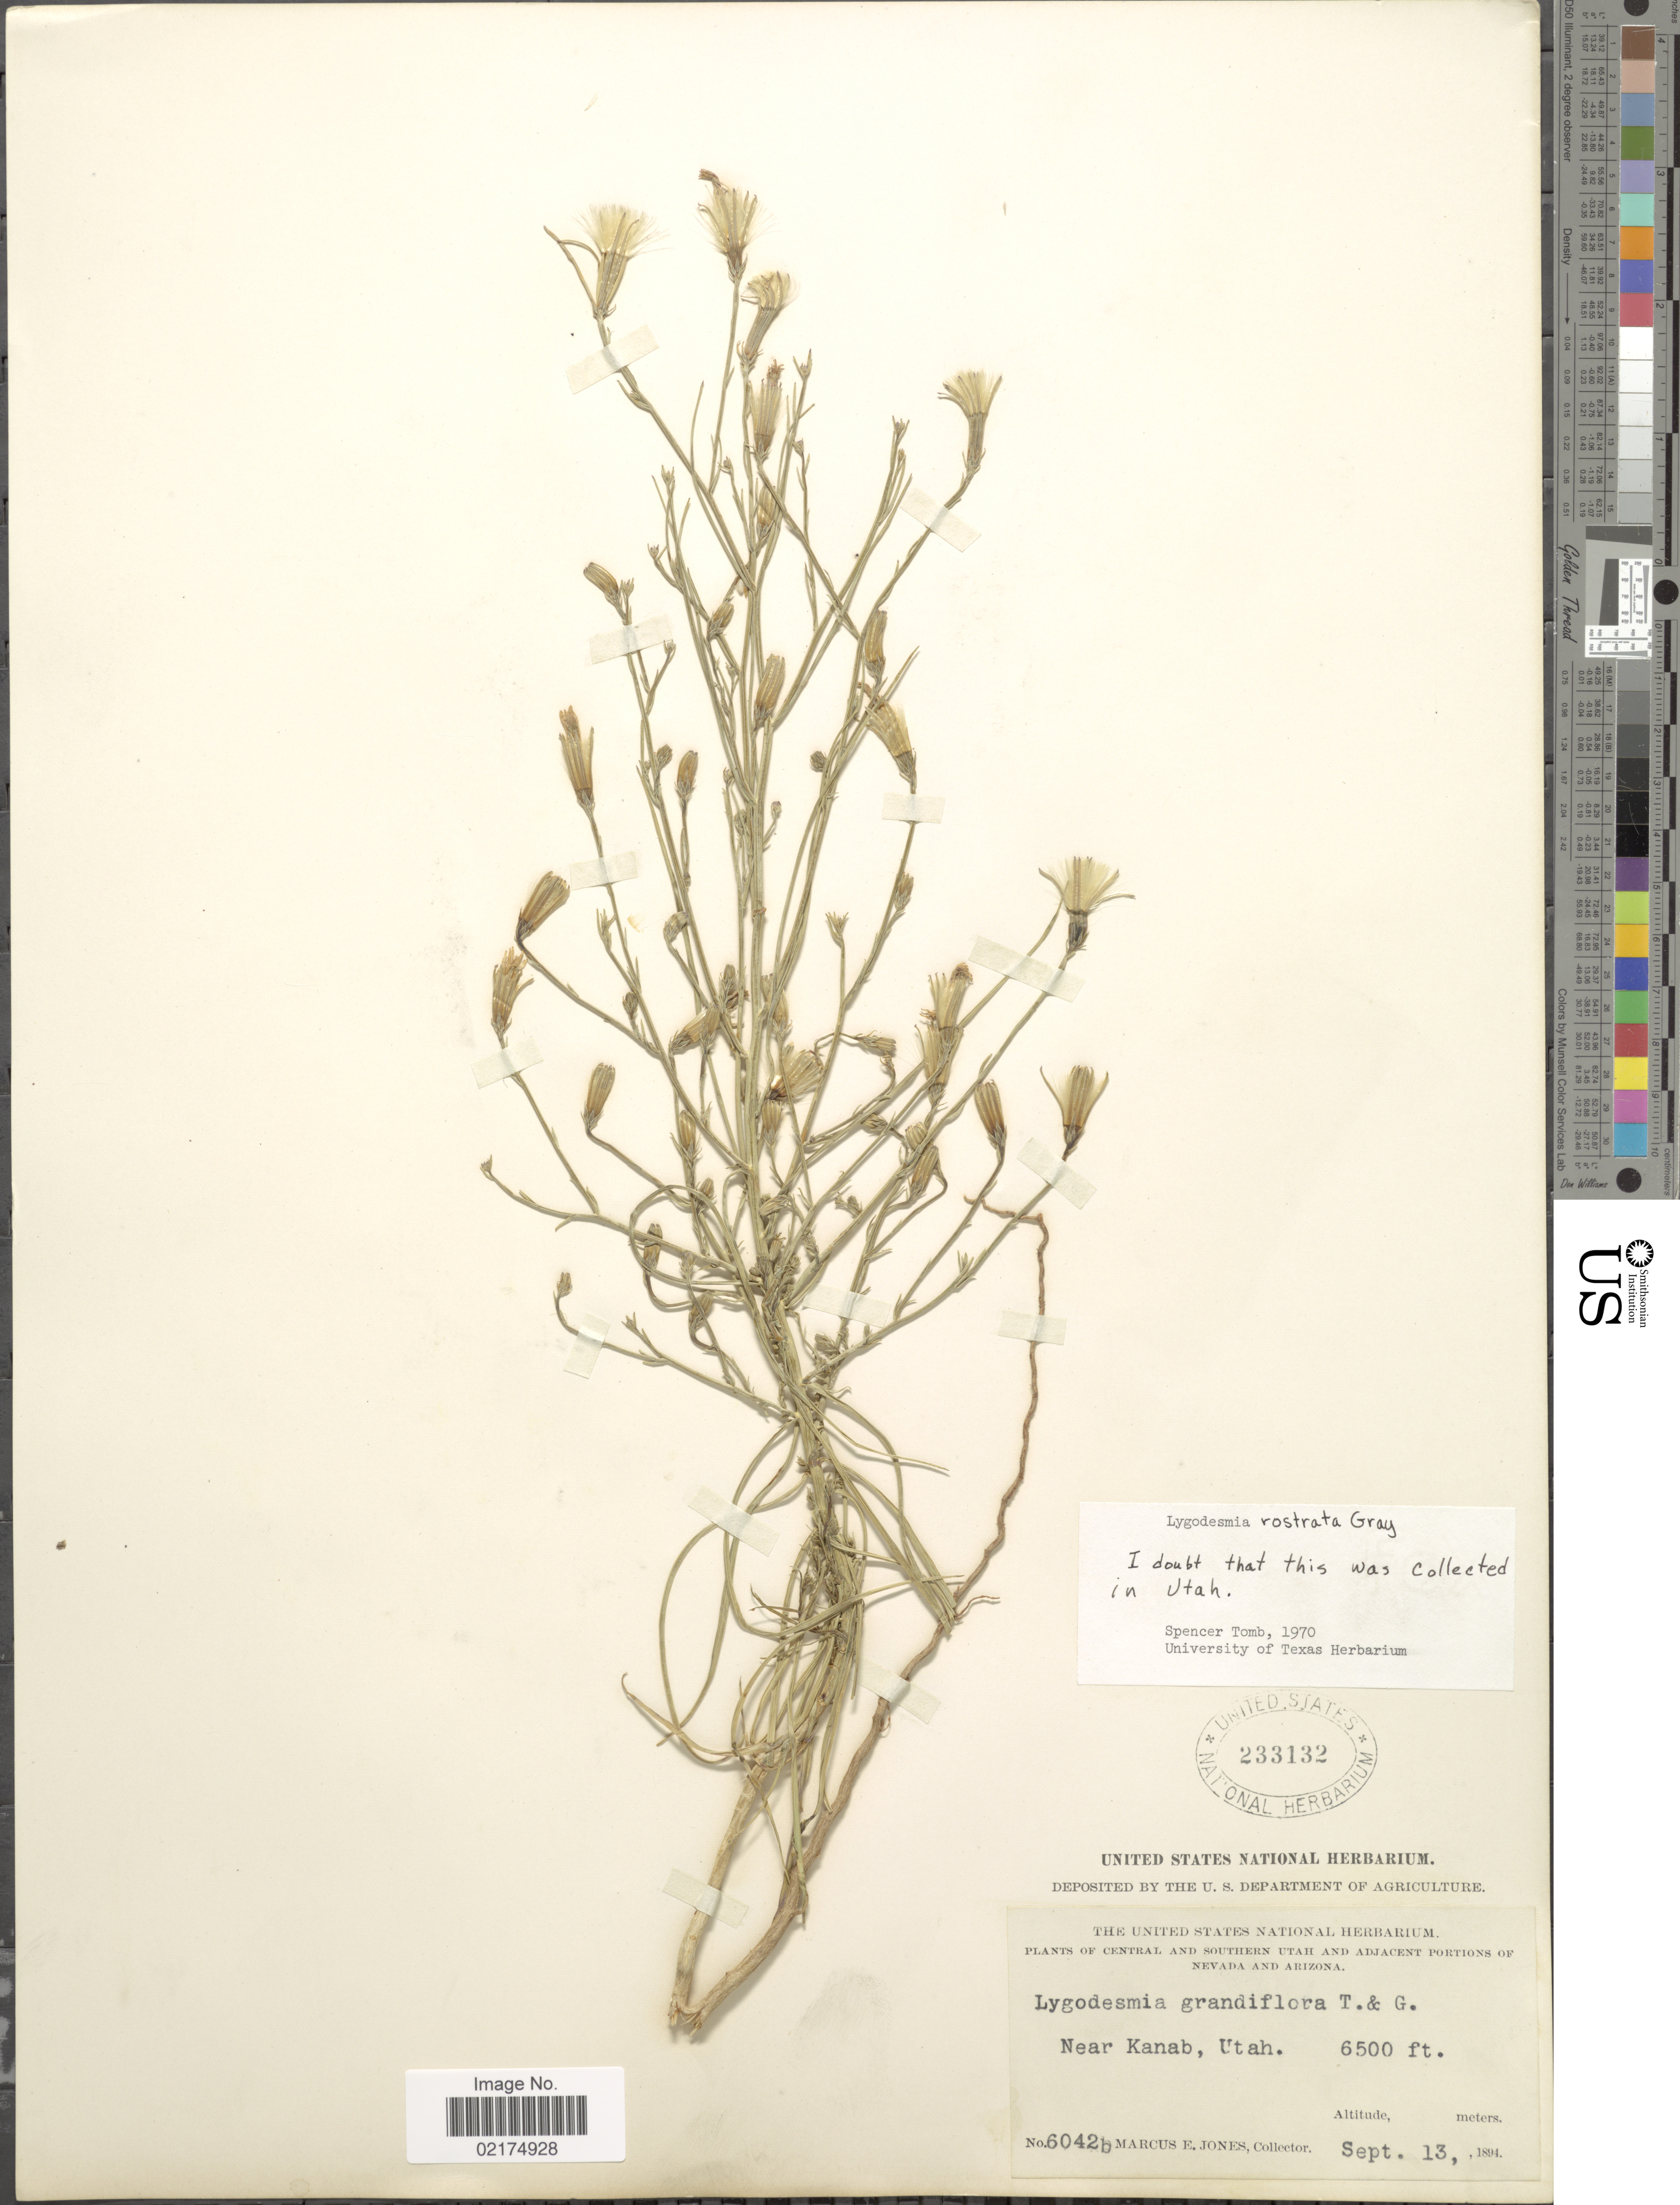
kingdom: Plantae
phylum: Tracheophyta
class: Magnoliopsida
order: Asterales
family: Asteraceae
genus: Shinnersoseris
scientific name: Shinnersoseris rostrata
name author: (A. Gray) Tomb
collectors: M. E. Jones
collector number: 6042b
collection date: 1894-09-13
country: United States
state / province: Utah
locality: Central and southern Utah and Adjacent portions of Nevada and Arizona, Near Kanab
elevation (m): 1981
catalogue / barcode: US 233132